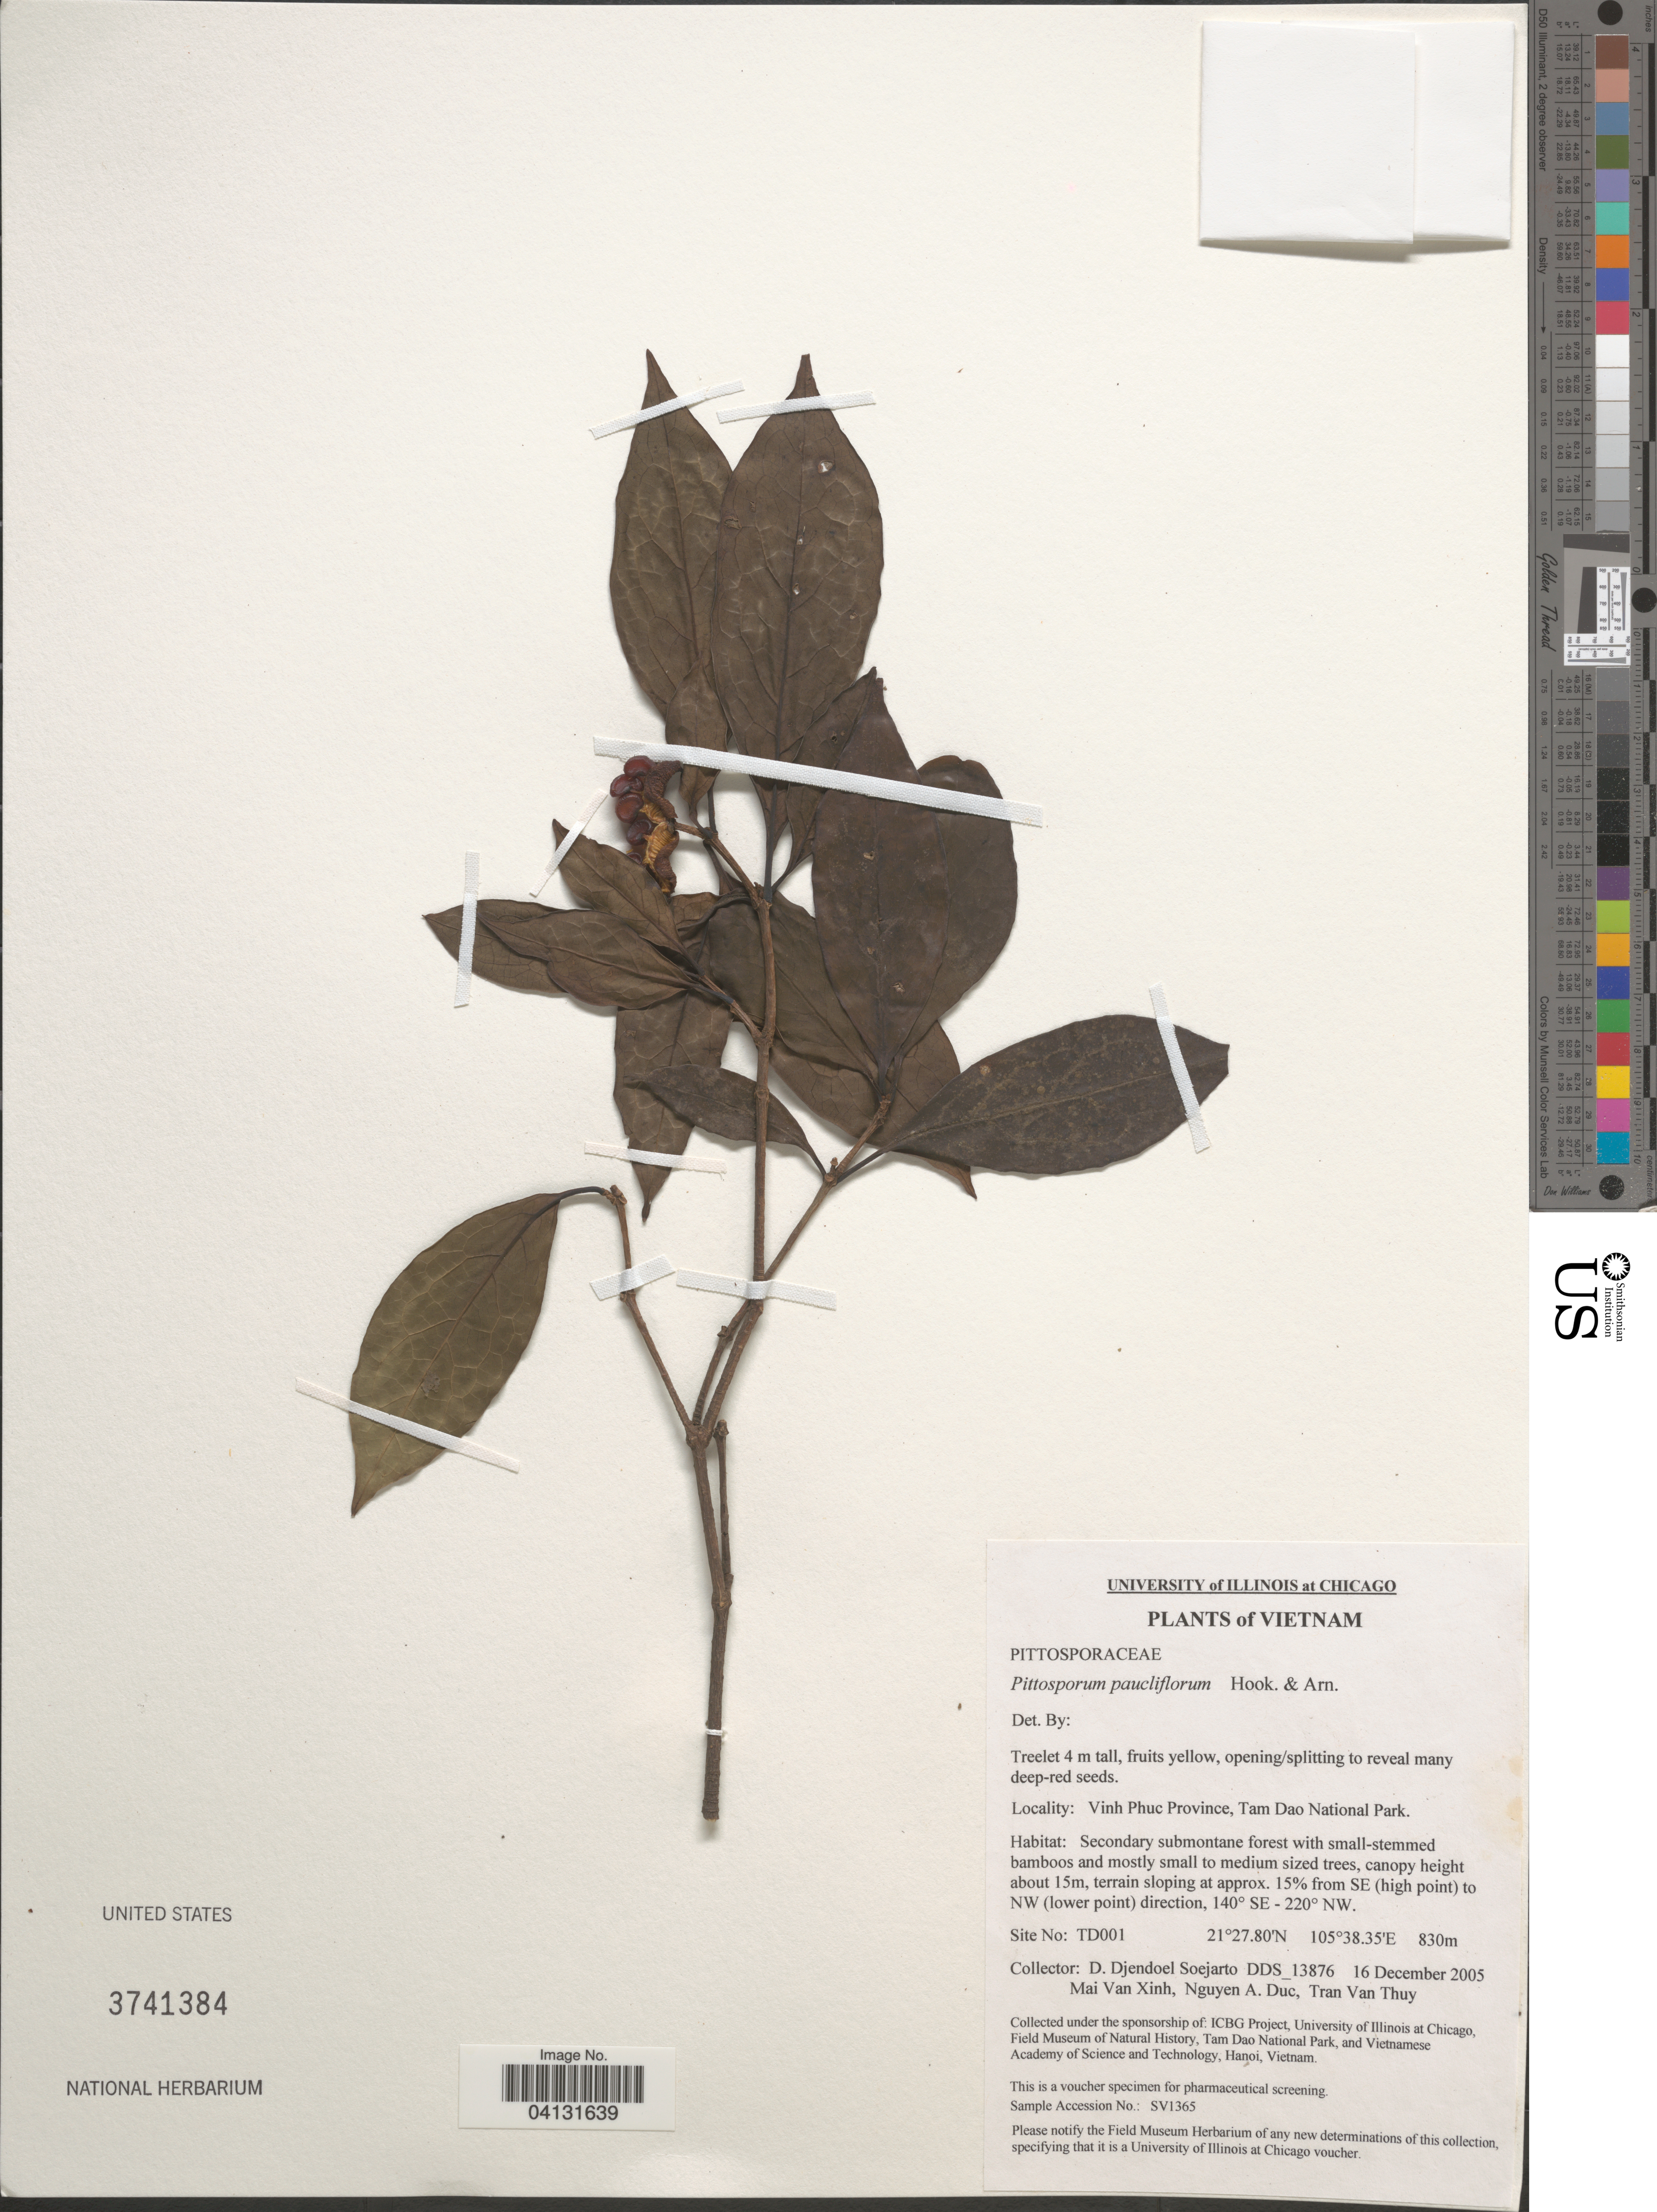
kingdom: Plantae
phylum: Tracheophyta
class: Magnoliopsida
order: Apiales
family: Pittosporaceae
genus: Pittosporum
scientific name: Pittosporum pauciflorum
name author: Hook. & Arn.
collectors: D. D. Soejarto, M. Xinh, N. Duc & T. Thuy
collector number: DDS13876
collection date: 2005-12-16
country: Vietnam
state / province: Vinh Phuc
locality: Tam Dao National Park. Terrain sloping at approx. 15% from SE (high point) to NW (lower point) direction, 140° SE-220° NW. Site No: TD001.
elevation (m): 830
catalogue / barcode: US 3741384